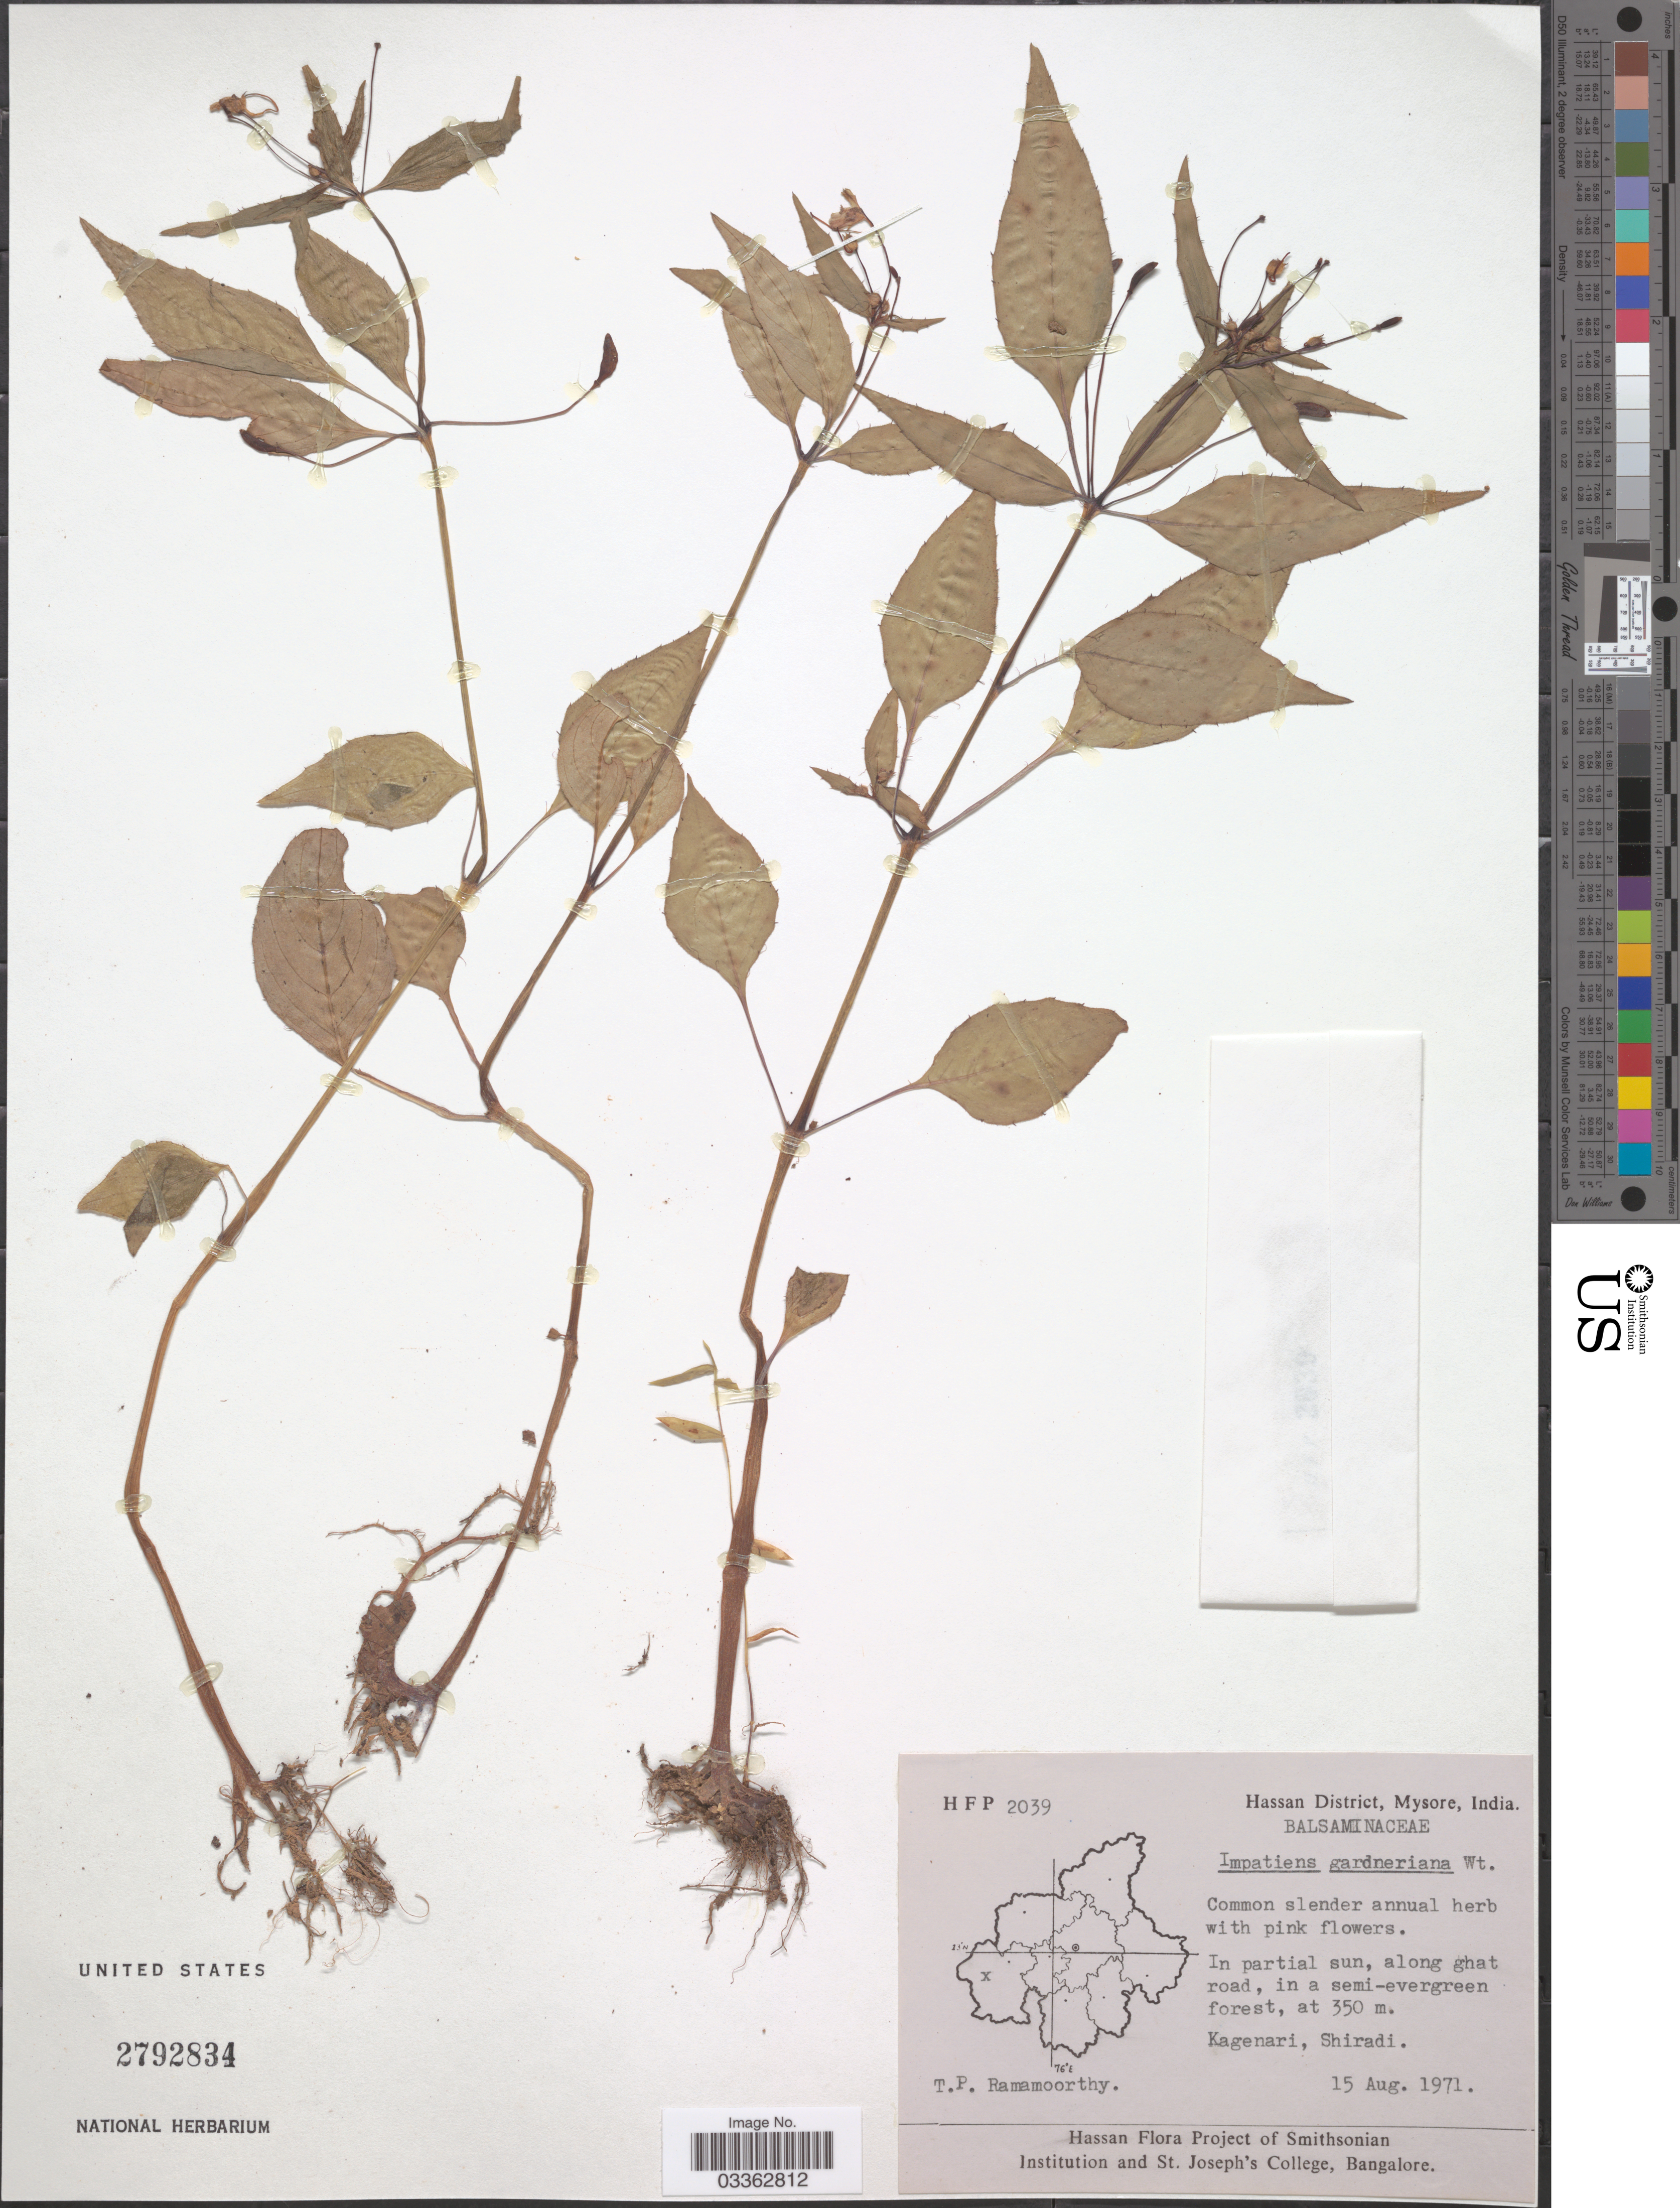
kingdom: Plantae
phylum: Tracheophyta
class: Magnoliopsida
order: Ericales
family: Balsaminaceae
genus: Impatiens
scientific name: Impatiens gardneriana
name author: Wight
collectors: T. P. Ramamoorthy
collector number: HFP 2039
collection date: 1971-08-15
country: India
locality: Hassan District, Mysore. Kagenari, Shiradi.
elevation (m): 350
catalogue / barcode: US 2792834